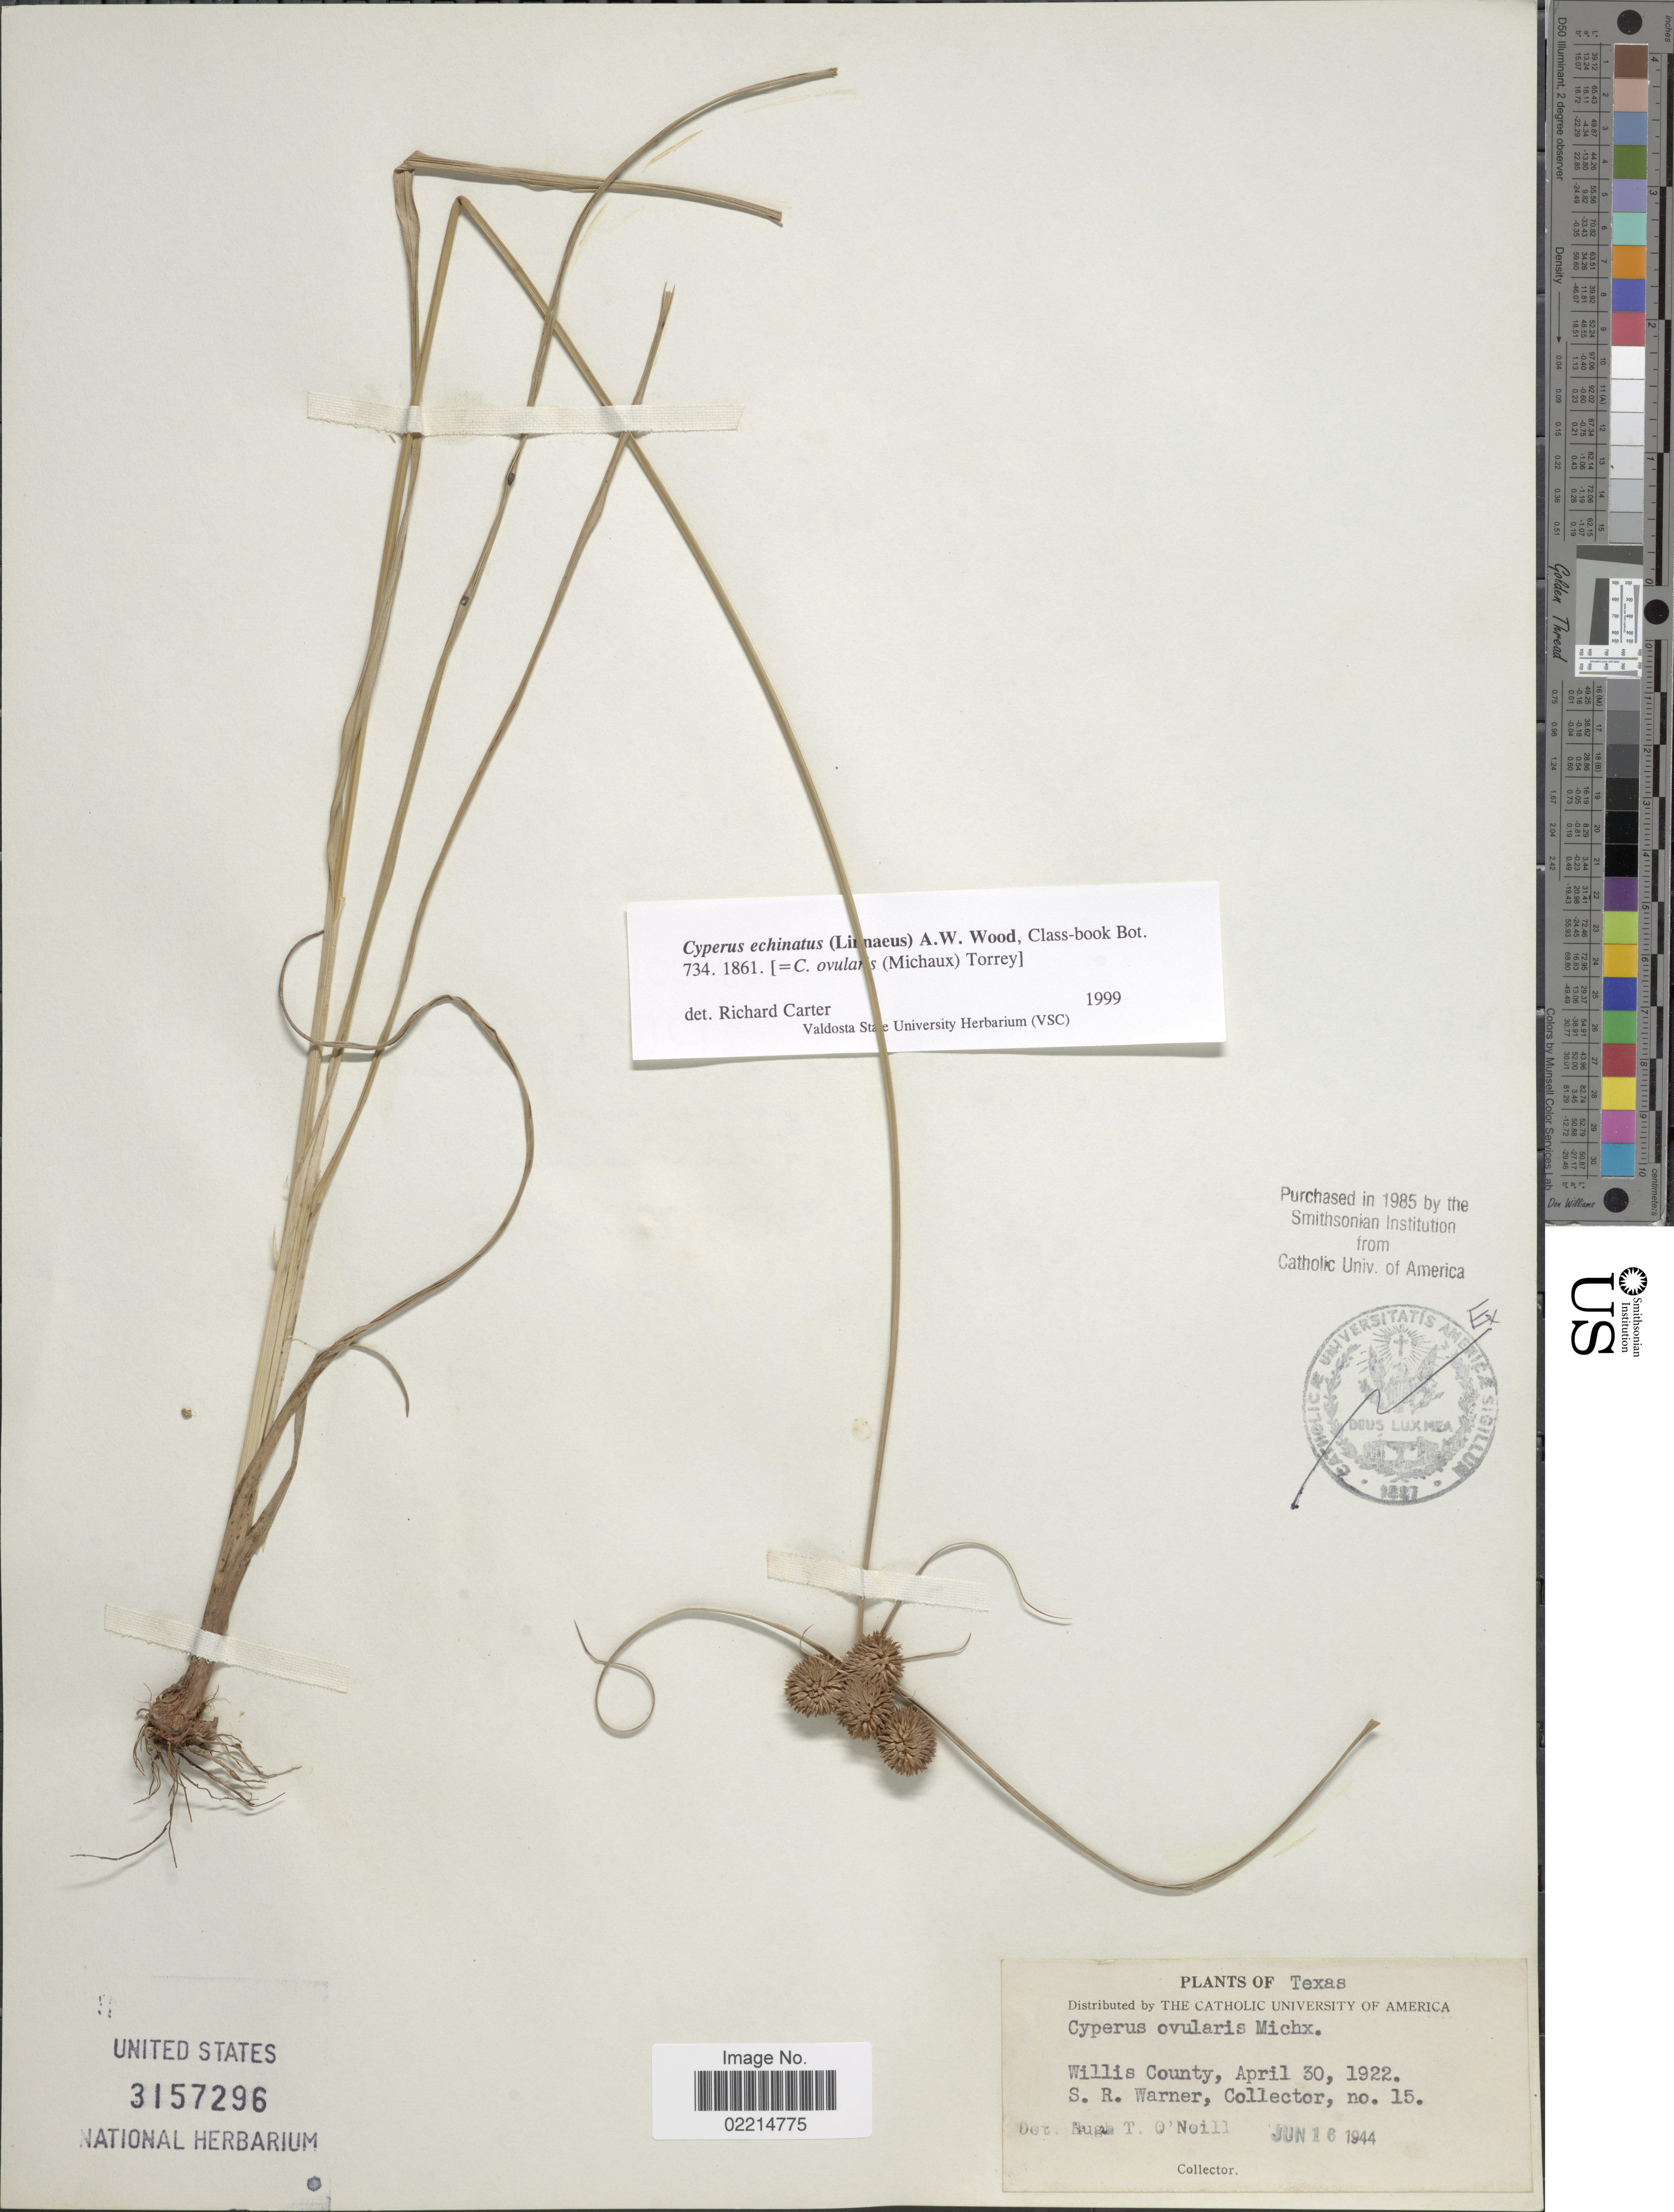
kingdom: Plantae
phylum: Tracheophyta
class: Liliopsida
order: Poales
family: Cyperaceae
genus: Cyperus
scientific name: Cyperus echinatus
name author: (L.) Alph. Wood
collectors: S. Warner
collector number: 15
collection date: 1922-04-30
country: United States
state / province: Texas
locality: Willis County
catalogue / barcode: US 3157296